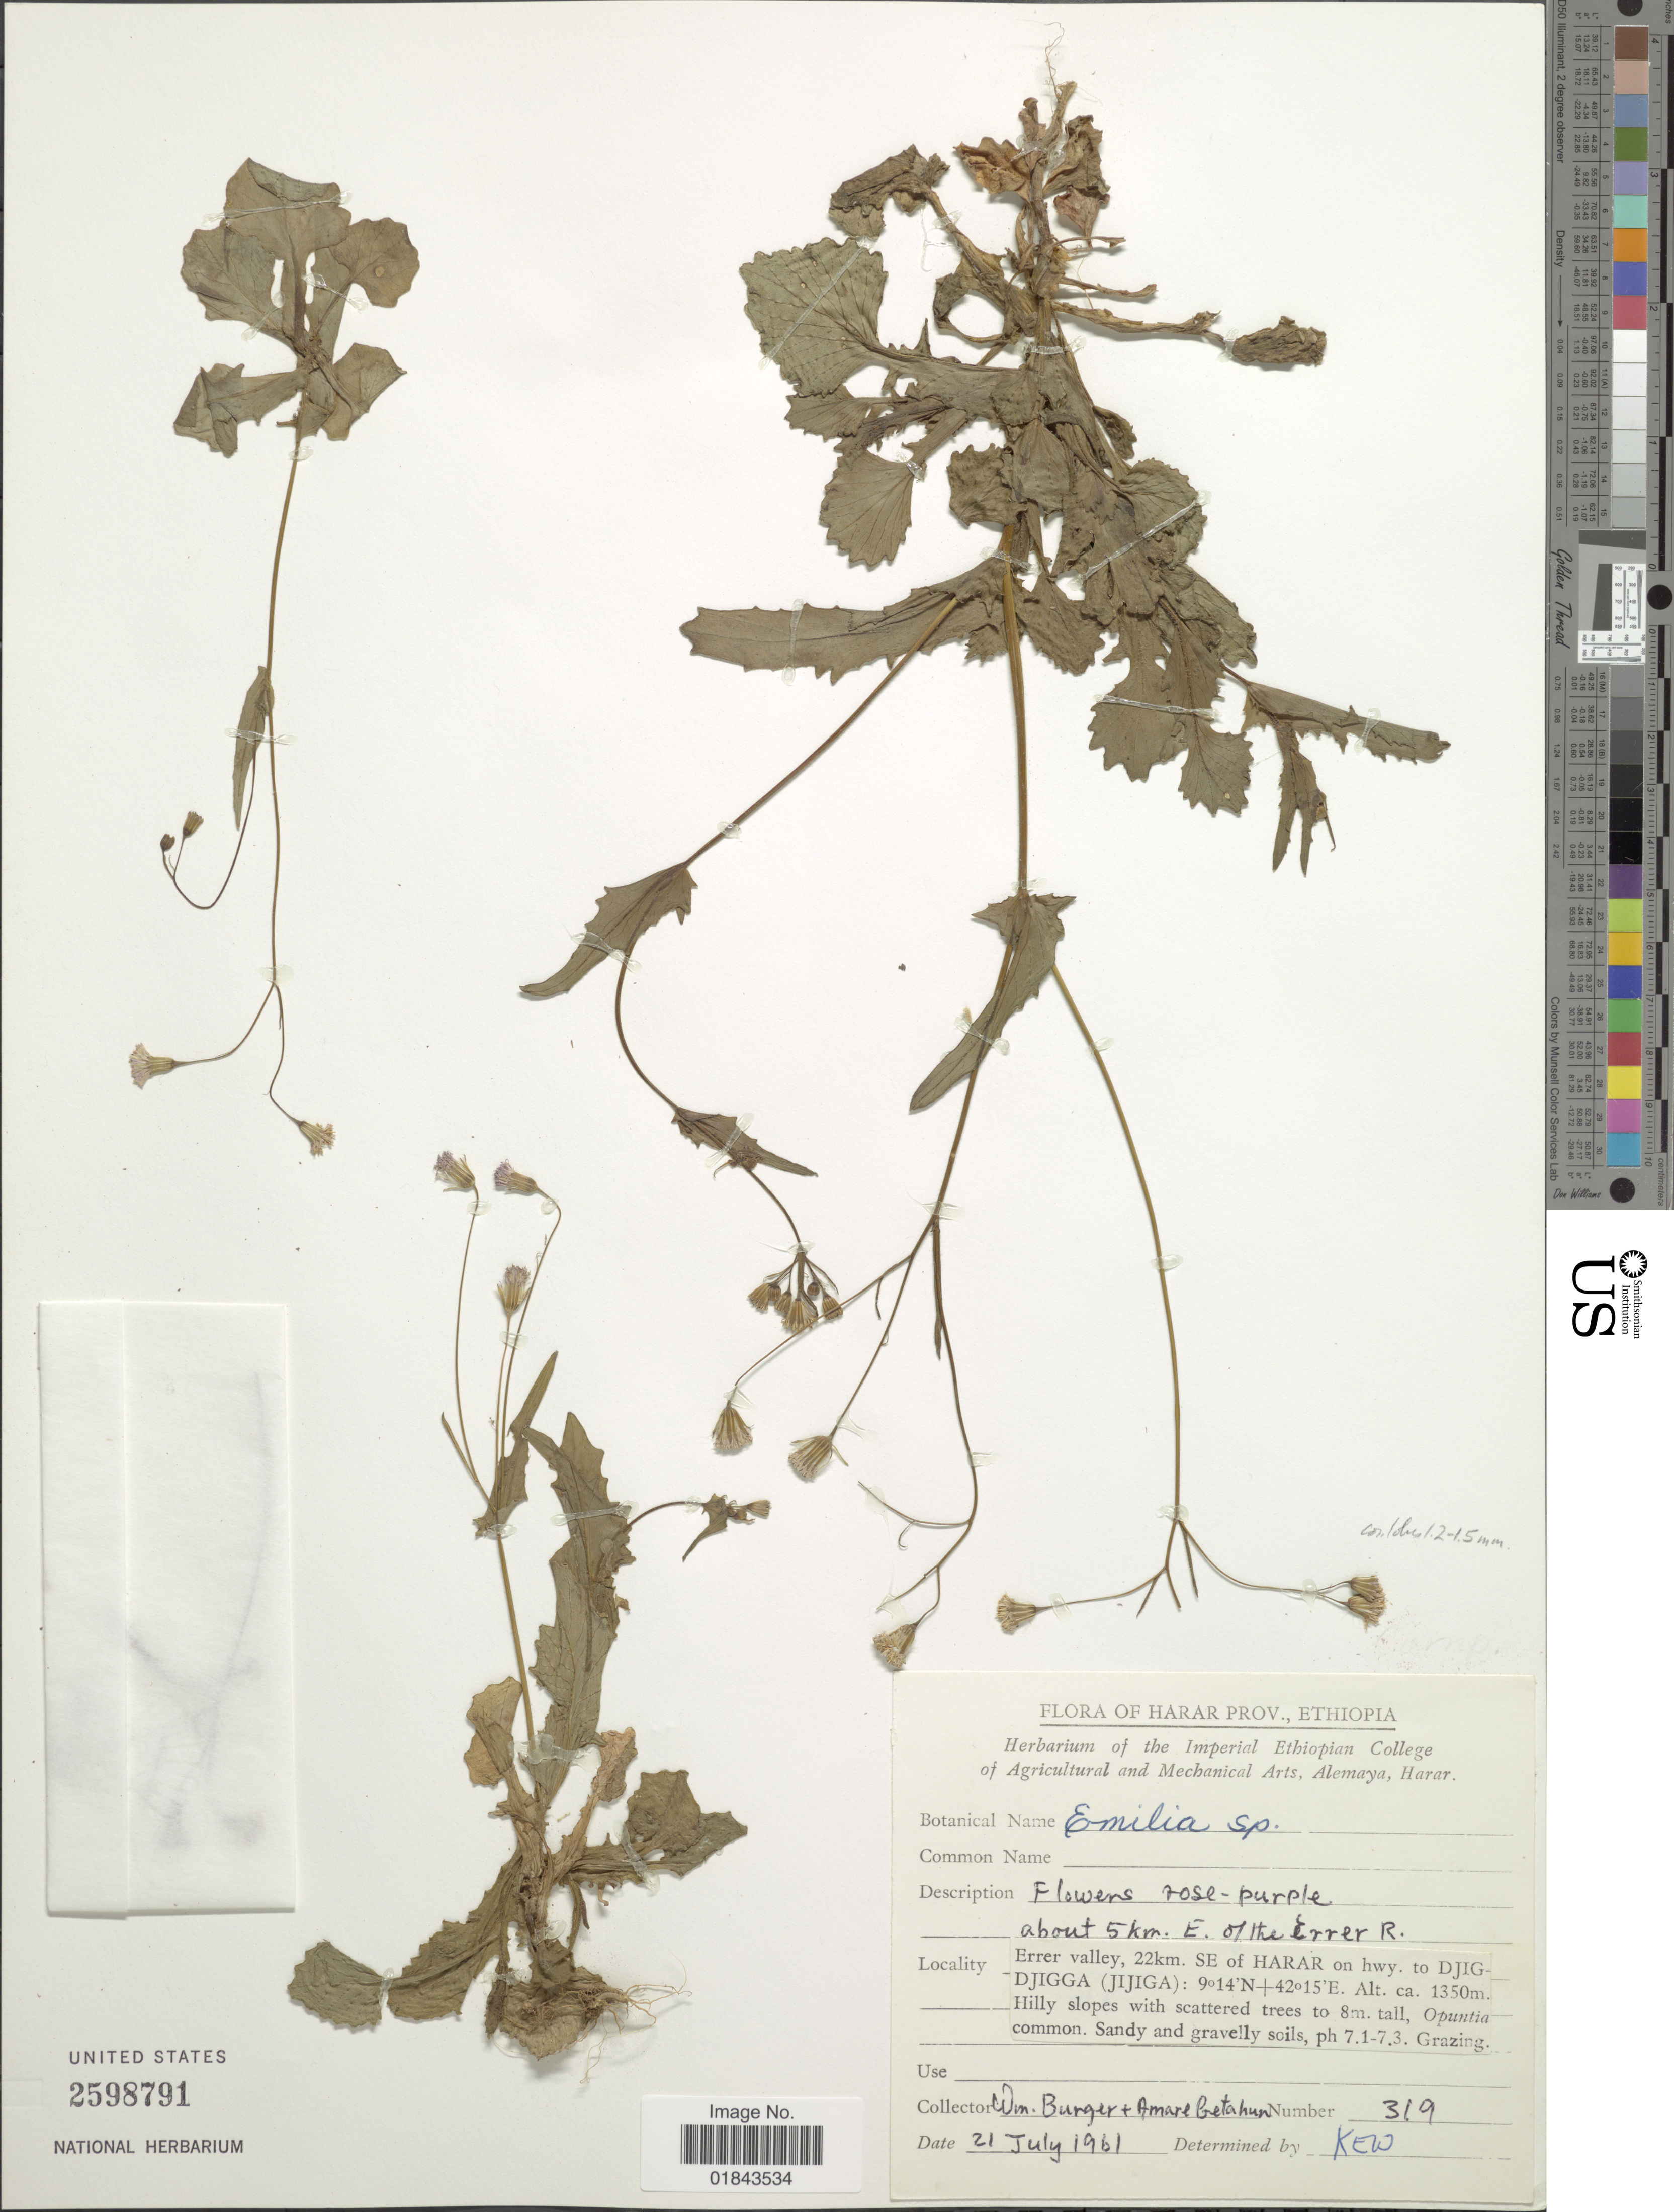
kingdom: Plantae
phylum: Tracheophyta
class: Magnoliopsida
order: Asterales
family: Asteraceae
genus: Emilia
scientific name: Emilia sp.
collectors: W. Burger & A. Getahun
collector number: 319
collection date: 1961-07-21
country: Ethiopia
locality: Harar Prov., Ethiopia, about 5 km. E. of the Errer R., Errer valley, 22 km. SE of Harar on hwy. to Djigdjigga (Jijiga)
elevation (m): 1350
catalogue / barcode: US 2598791